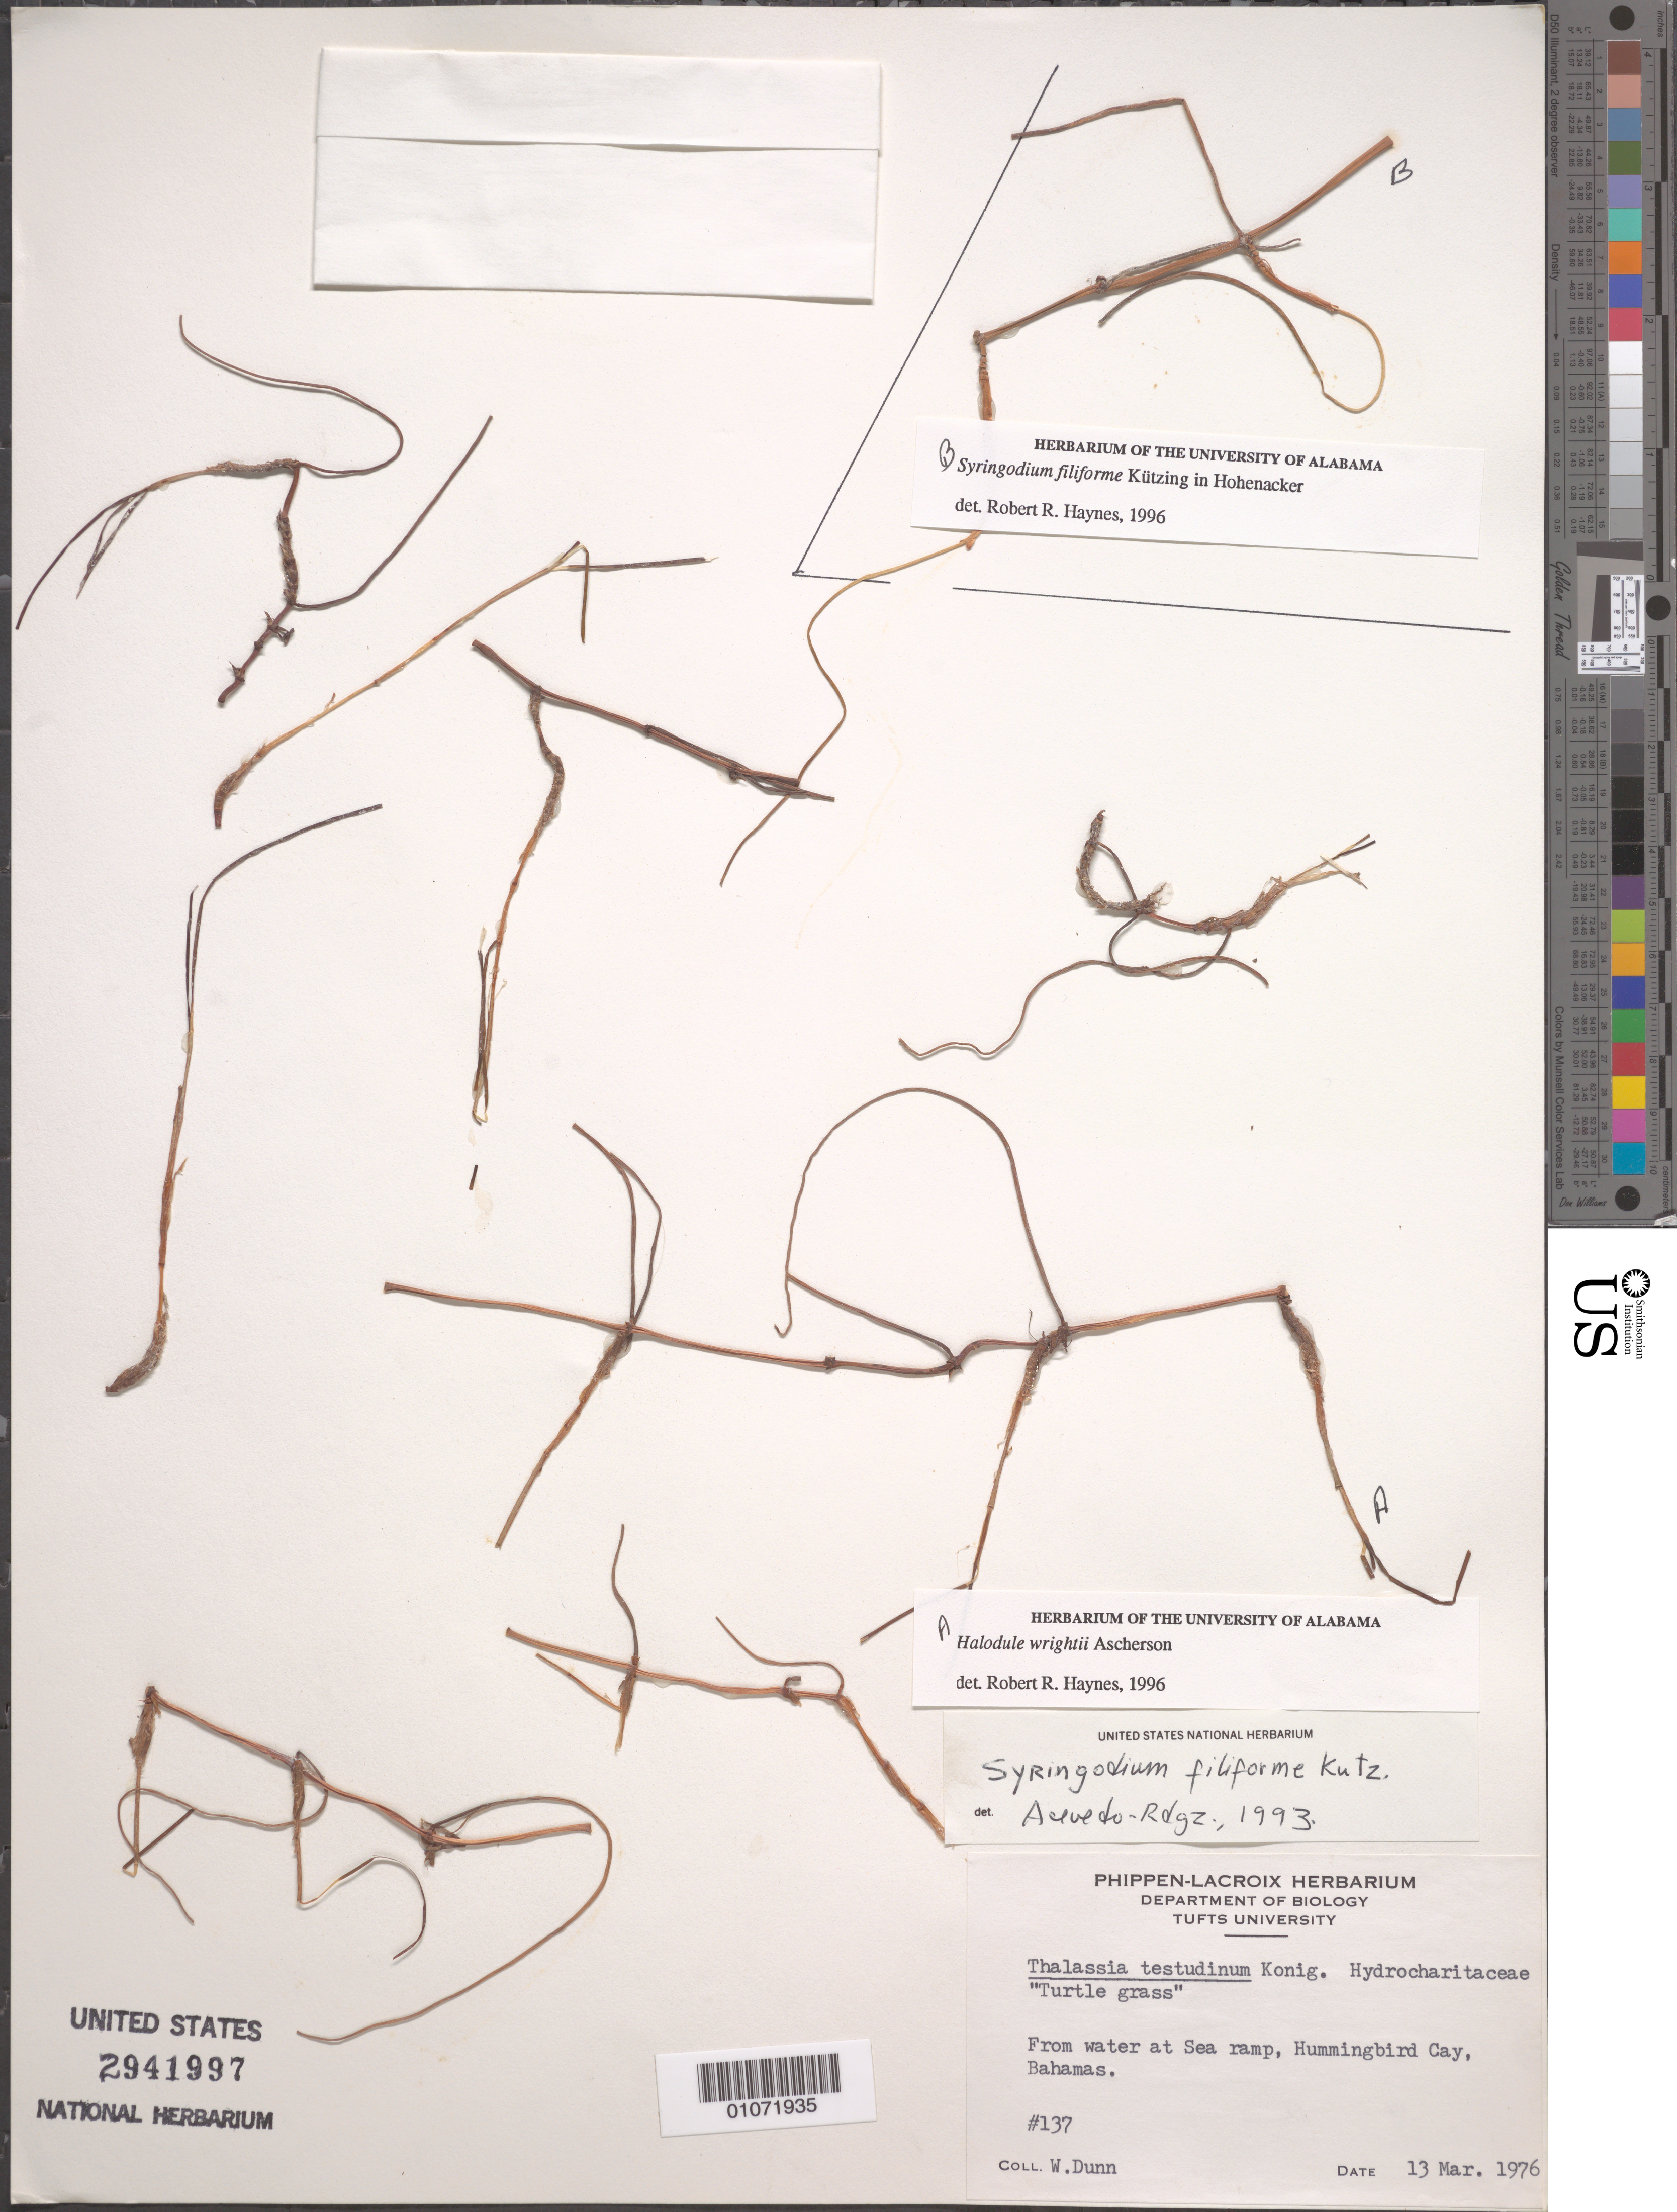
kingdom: Plantae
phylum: Tracheophyta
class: Liliopsida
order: Alismatales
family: Cymodoceaceae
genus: Halodule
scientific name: Halodule wrightii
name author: Asch.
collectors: W. Dunn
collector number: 137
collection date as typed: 13 Mar 1976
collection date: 1976-03-13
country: Bahamas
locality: Thalassia testudinum Konig. Hydrocharitaceae "Turtle Grass"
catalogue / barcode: US 2941997